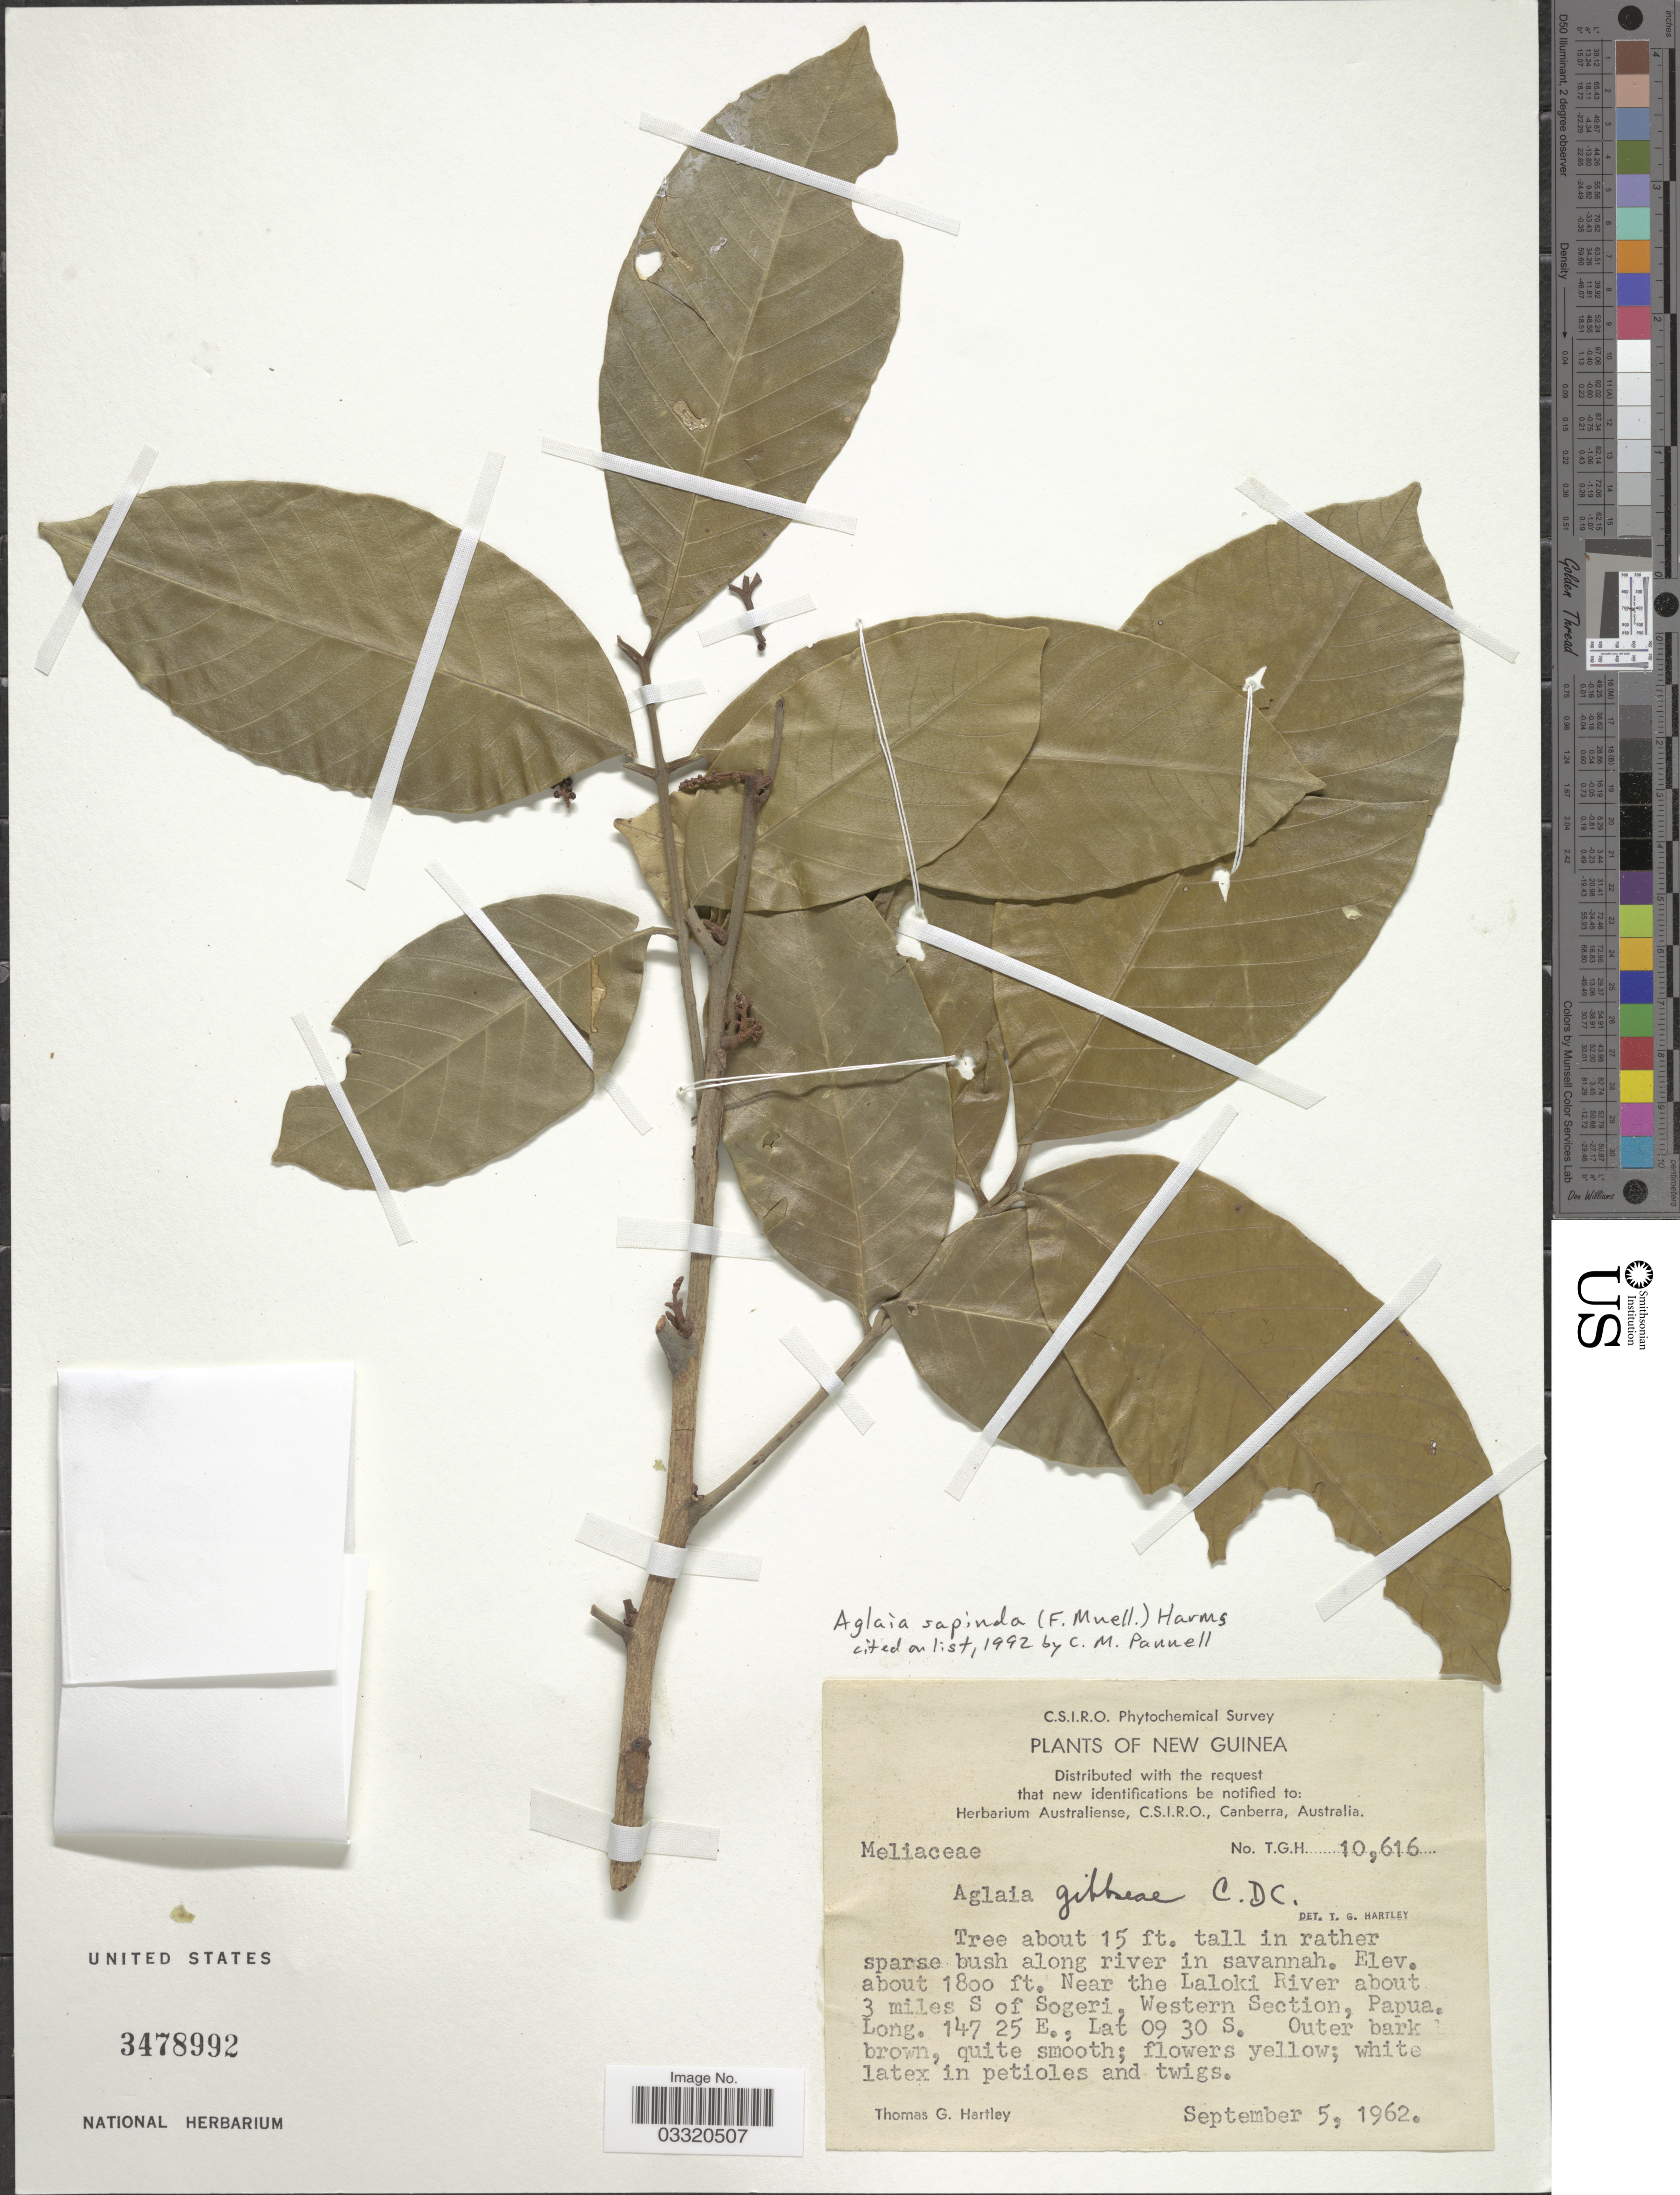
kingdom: Plantae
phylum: Tracheophyta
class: Magnoliopsida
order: Sapindales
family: Meliaceae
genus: Aglaia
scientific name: Aglaia sapindina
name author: (F. Muell.) Harms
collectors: T. G. Hartley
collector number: T.G.H.10616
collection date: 1962-09-05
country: Papua New Guinea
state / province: Manus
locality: New Guinea. Near the Laloki River about 3 miles S of Sogeri, Western Section, Papua.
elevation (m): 549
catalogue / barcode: US 3478992